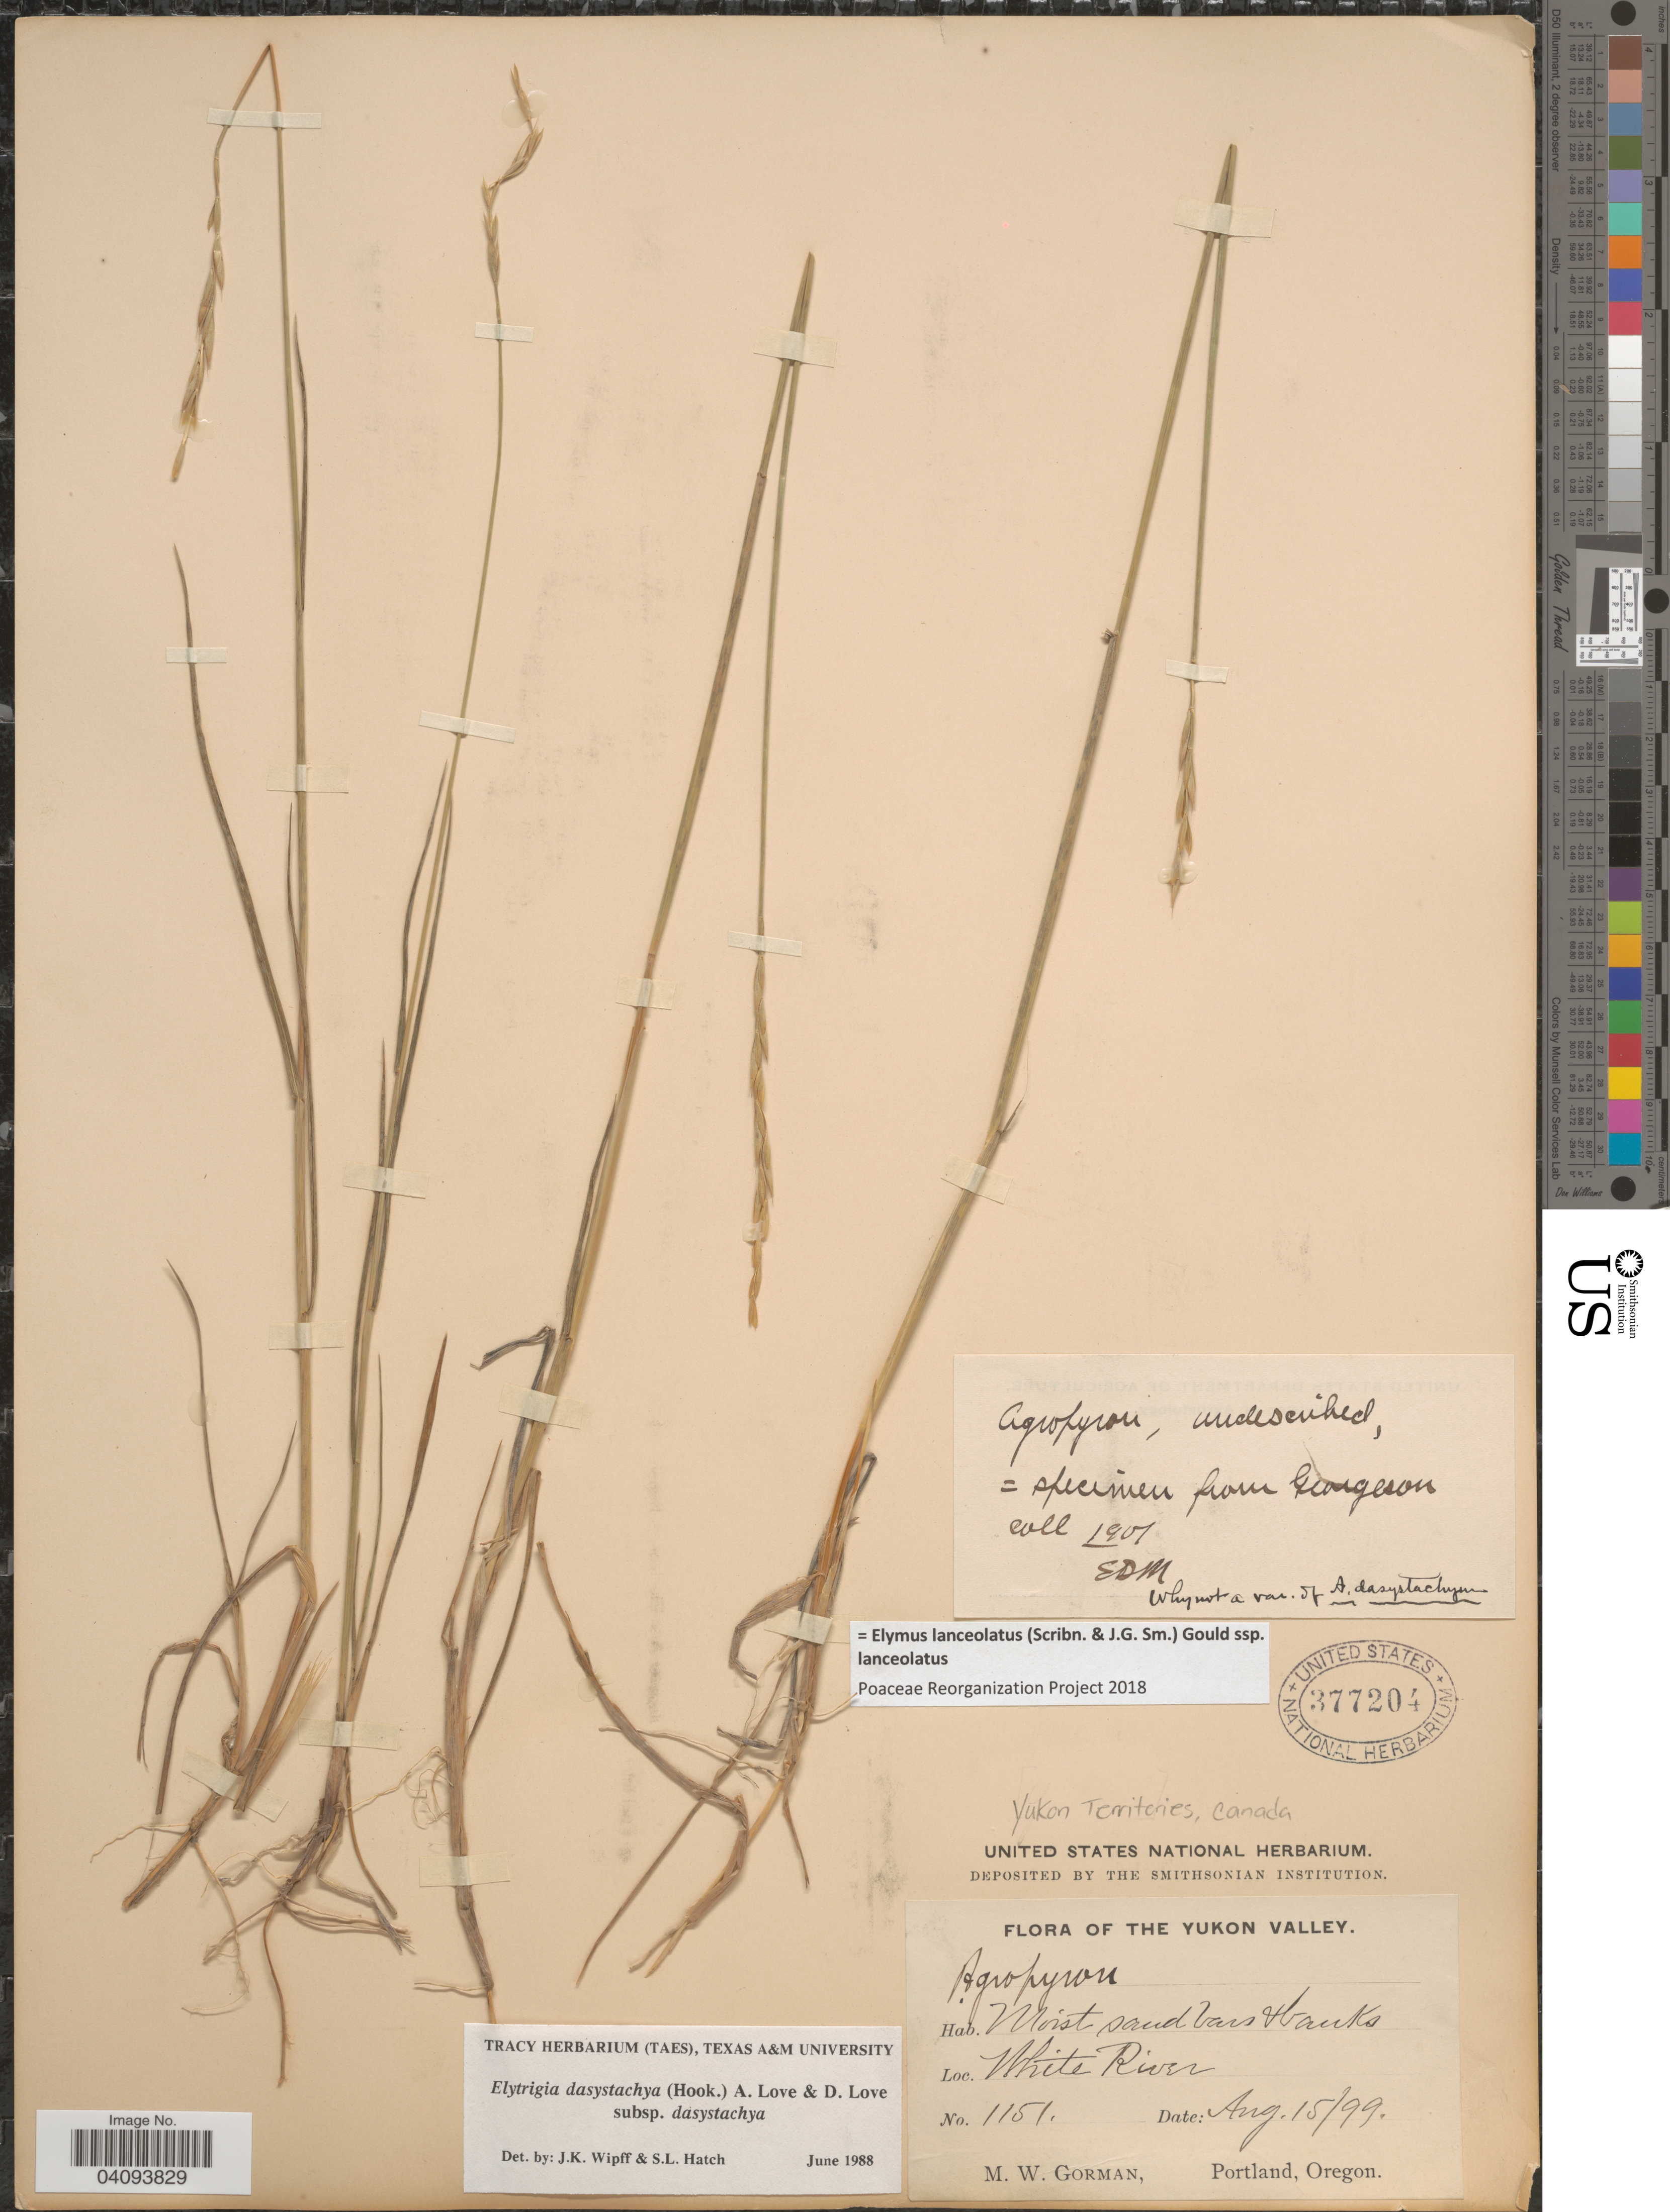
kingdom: Plantae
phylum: Tracheophyta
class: Liliopsida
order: Poales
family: Poaceae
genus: Elymus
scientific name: Elymus lanceolatus subsp. lanceolatus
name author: (Scribn. & J.G. Sm.) Gould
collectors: M. W. Gorman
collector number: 1151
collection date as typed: Transcribed d/m/y: 15/8/99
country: Canada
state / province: Yukon Territory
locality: Yukon Territories. The Yukon Valley. White River.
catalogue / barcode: US 377204